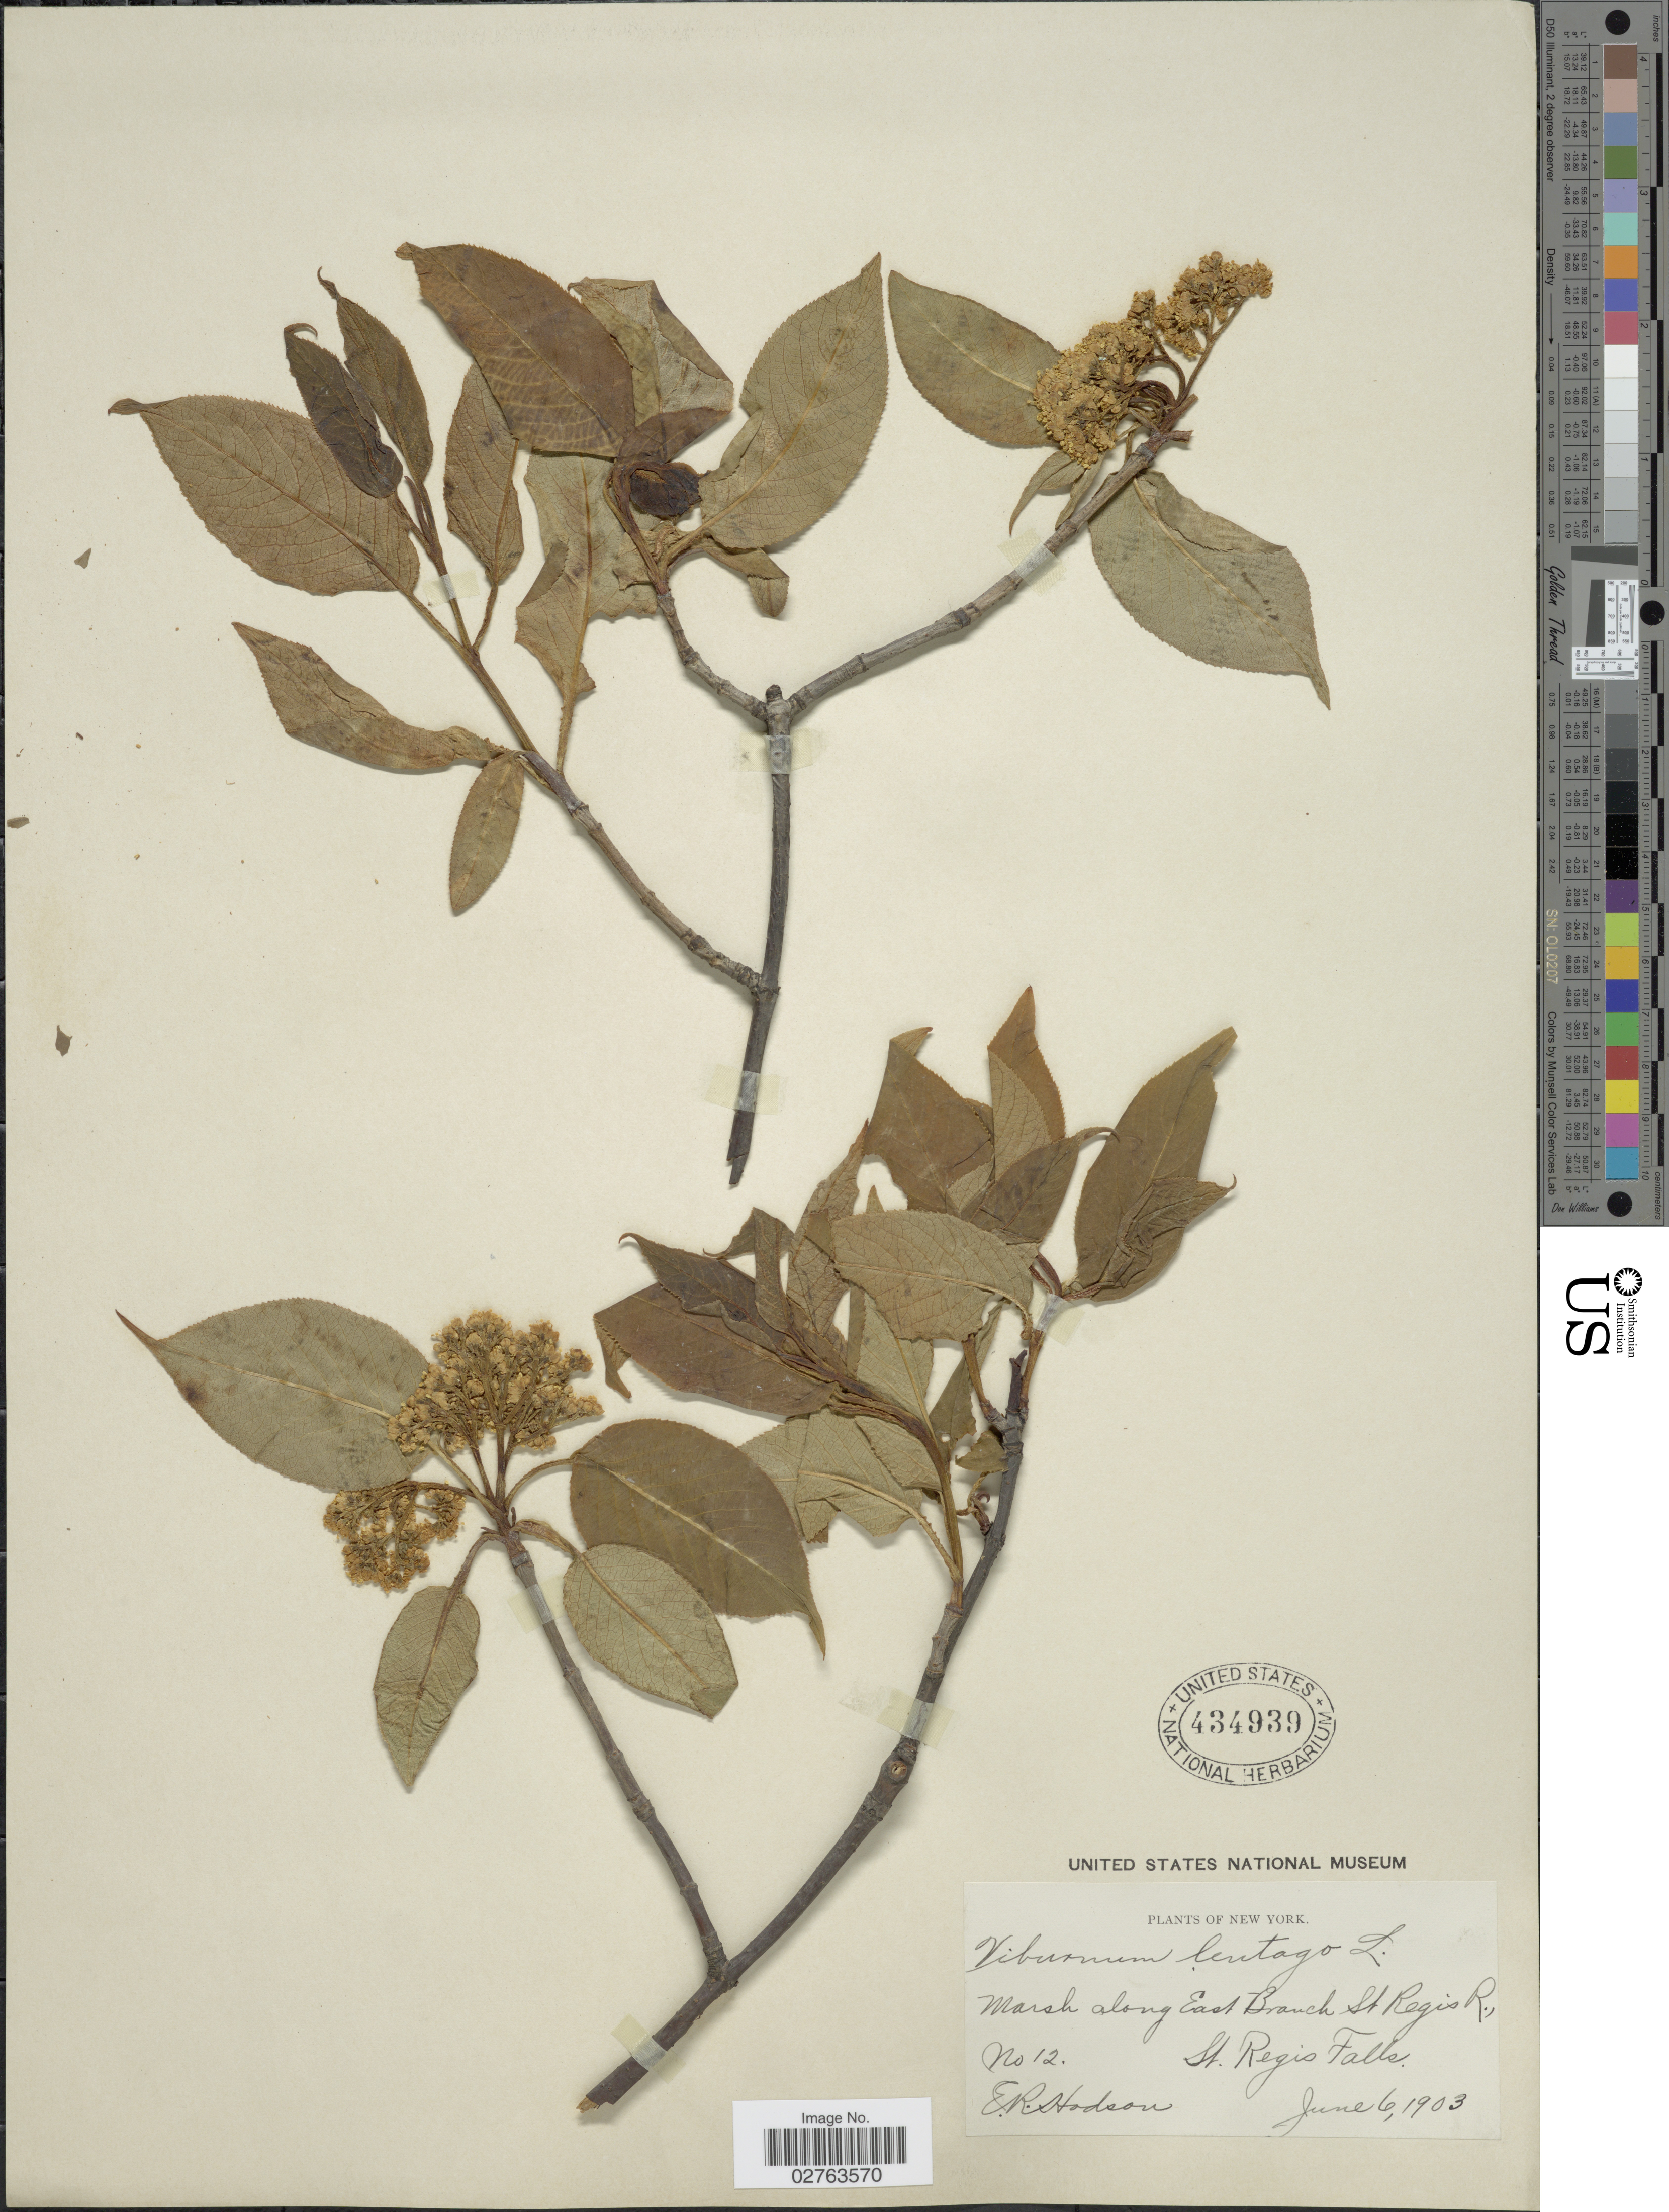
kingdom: Plantae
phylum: Tracheophyta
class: Magnoliopsida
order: Dipsacales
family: Viburnaceae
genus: Viburnum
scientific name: Viburnum lentago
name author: L.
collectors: E. Hodson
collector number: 12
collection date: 1903-06-06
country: United States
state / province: New York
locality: Marsh along East Branch St Regis R., St. Regis Falls.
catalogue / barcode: US 434939